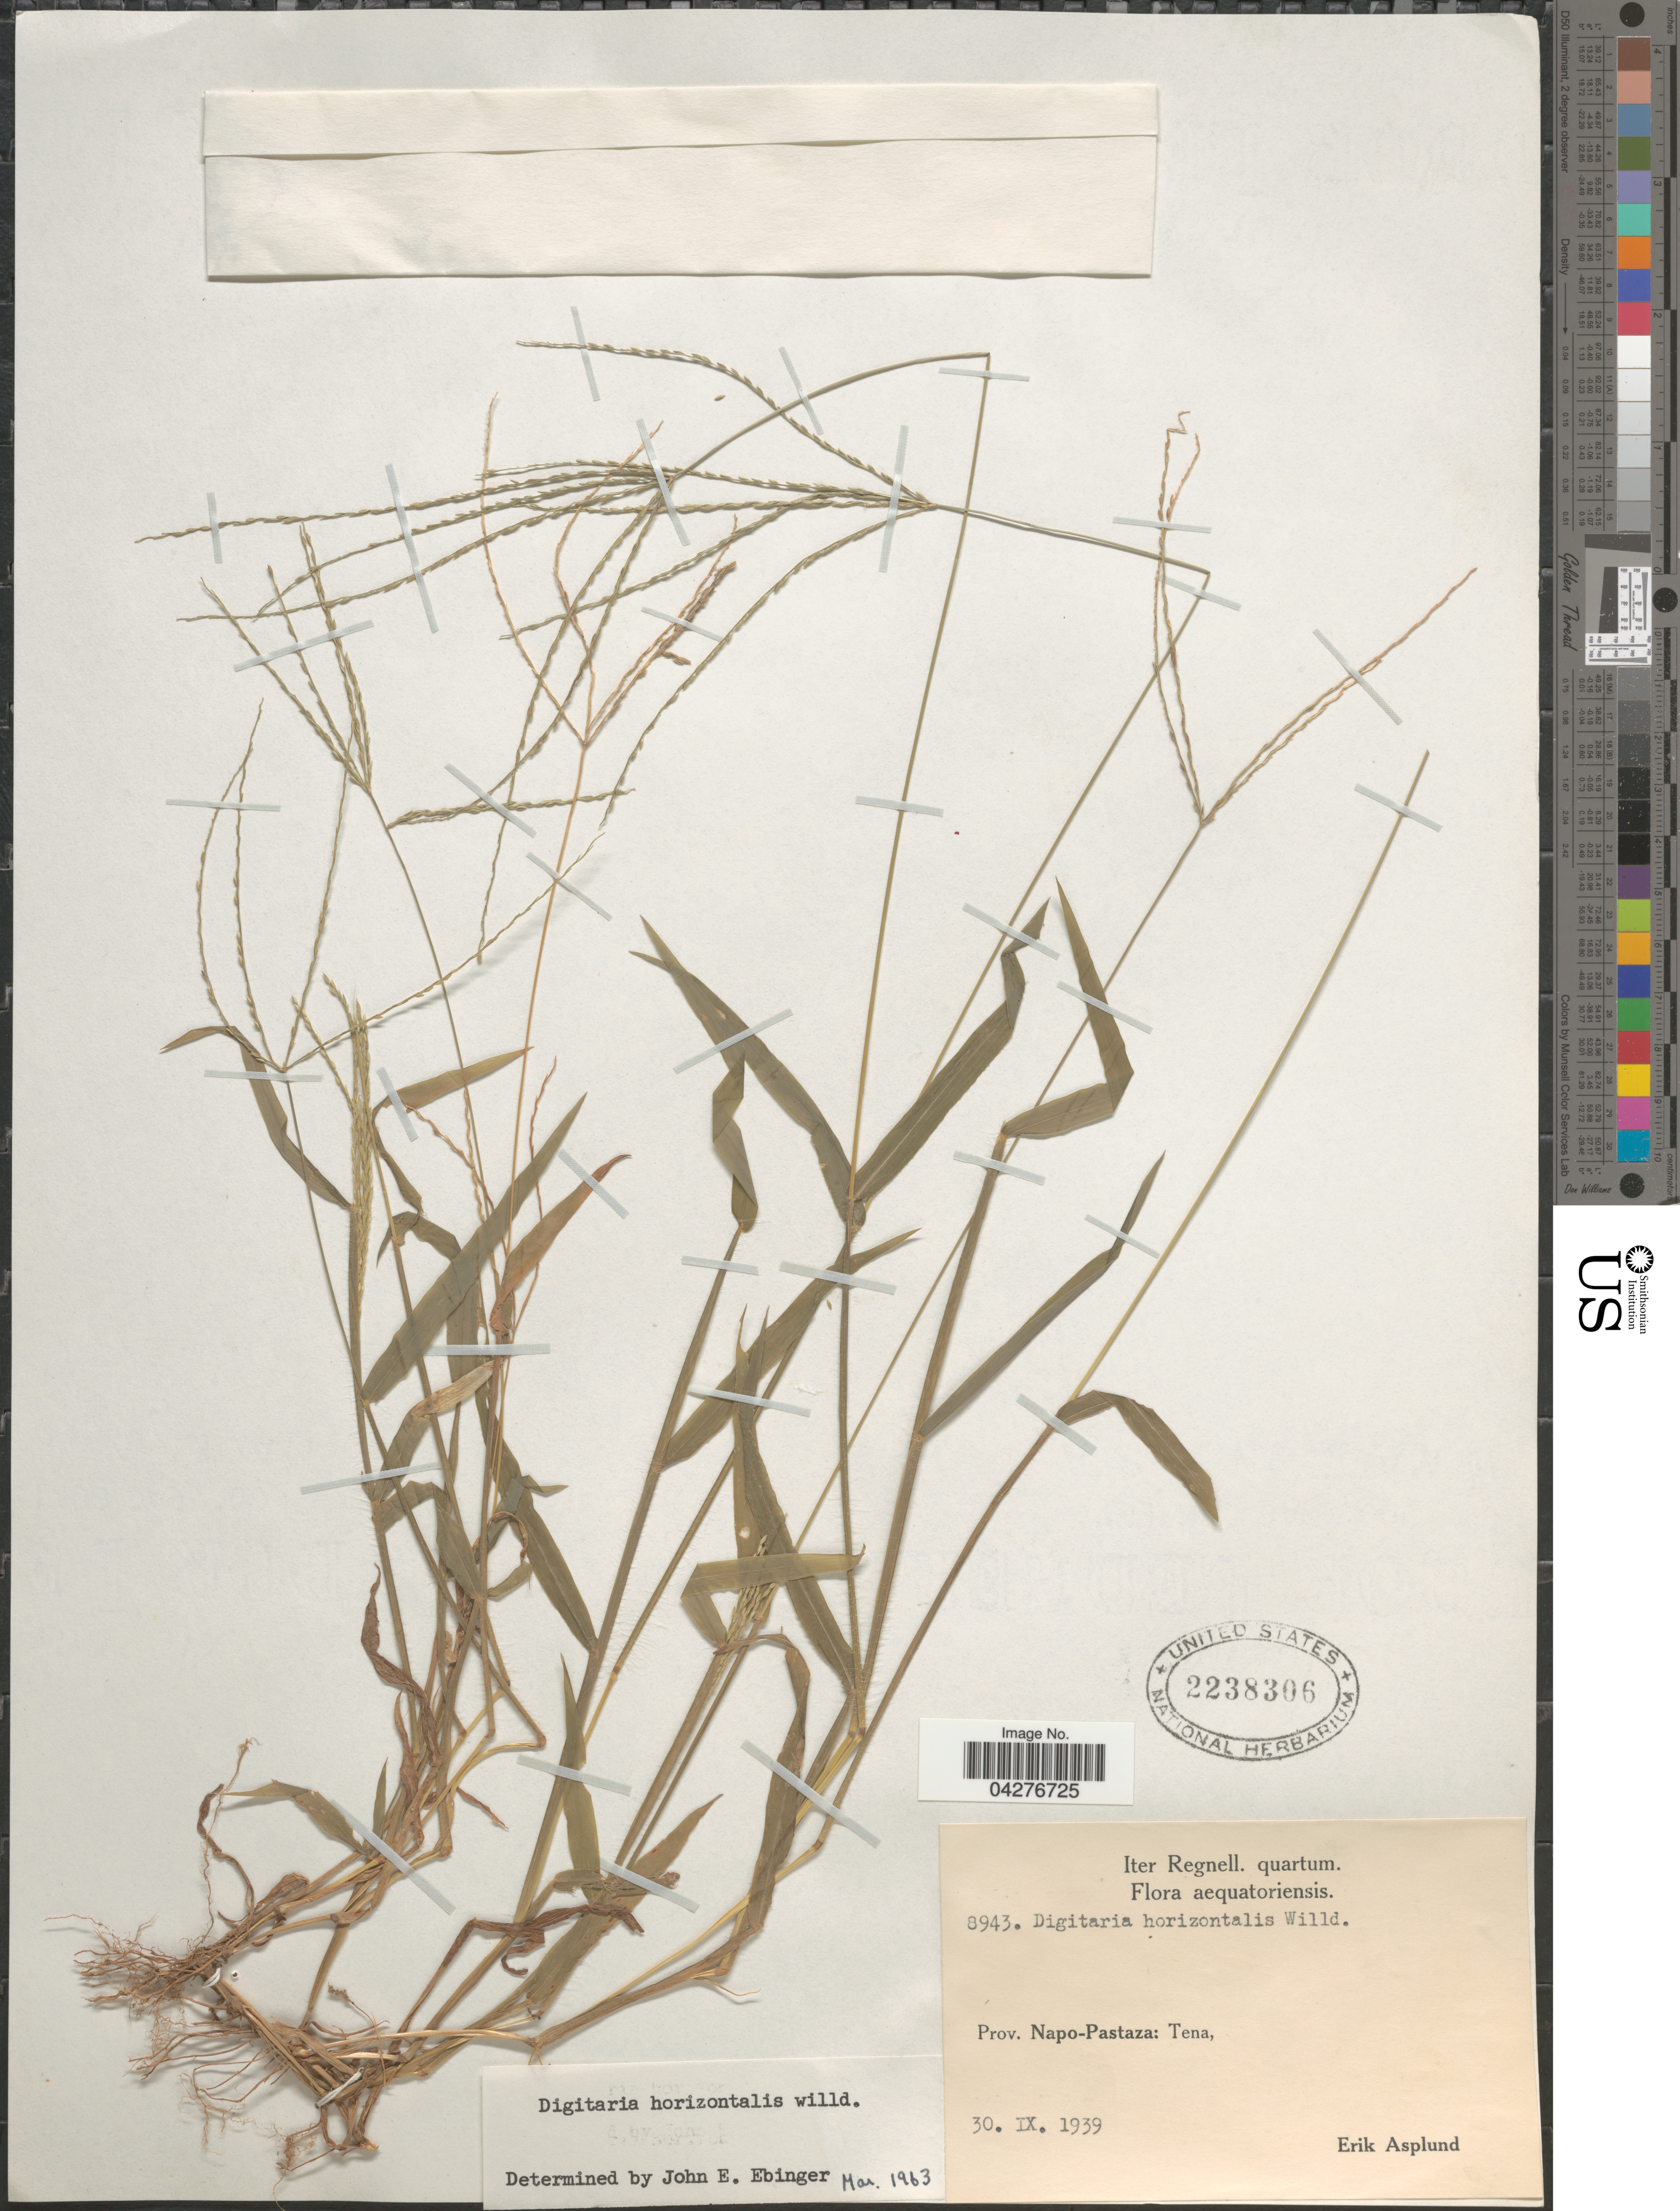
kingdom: Plantae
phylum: Tracheophyta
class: Liliopsida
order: Poales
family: Poaceae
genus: Digitaria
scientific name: Digitaria horizontalis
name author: Willd.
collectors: E. Asplund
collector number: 8943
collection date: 1939-09-30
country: Ecuador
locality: Iter Regnell. quartum. Prov. Napo-Pastaza: Tena.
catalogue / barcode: US 2238306